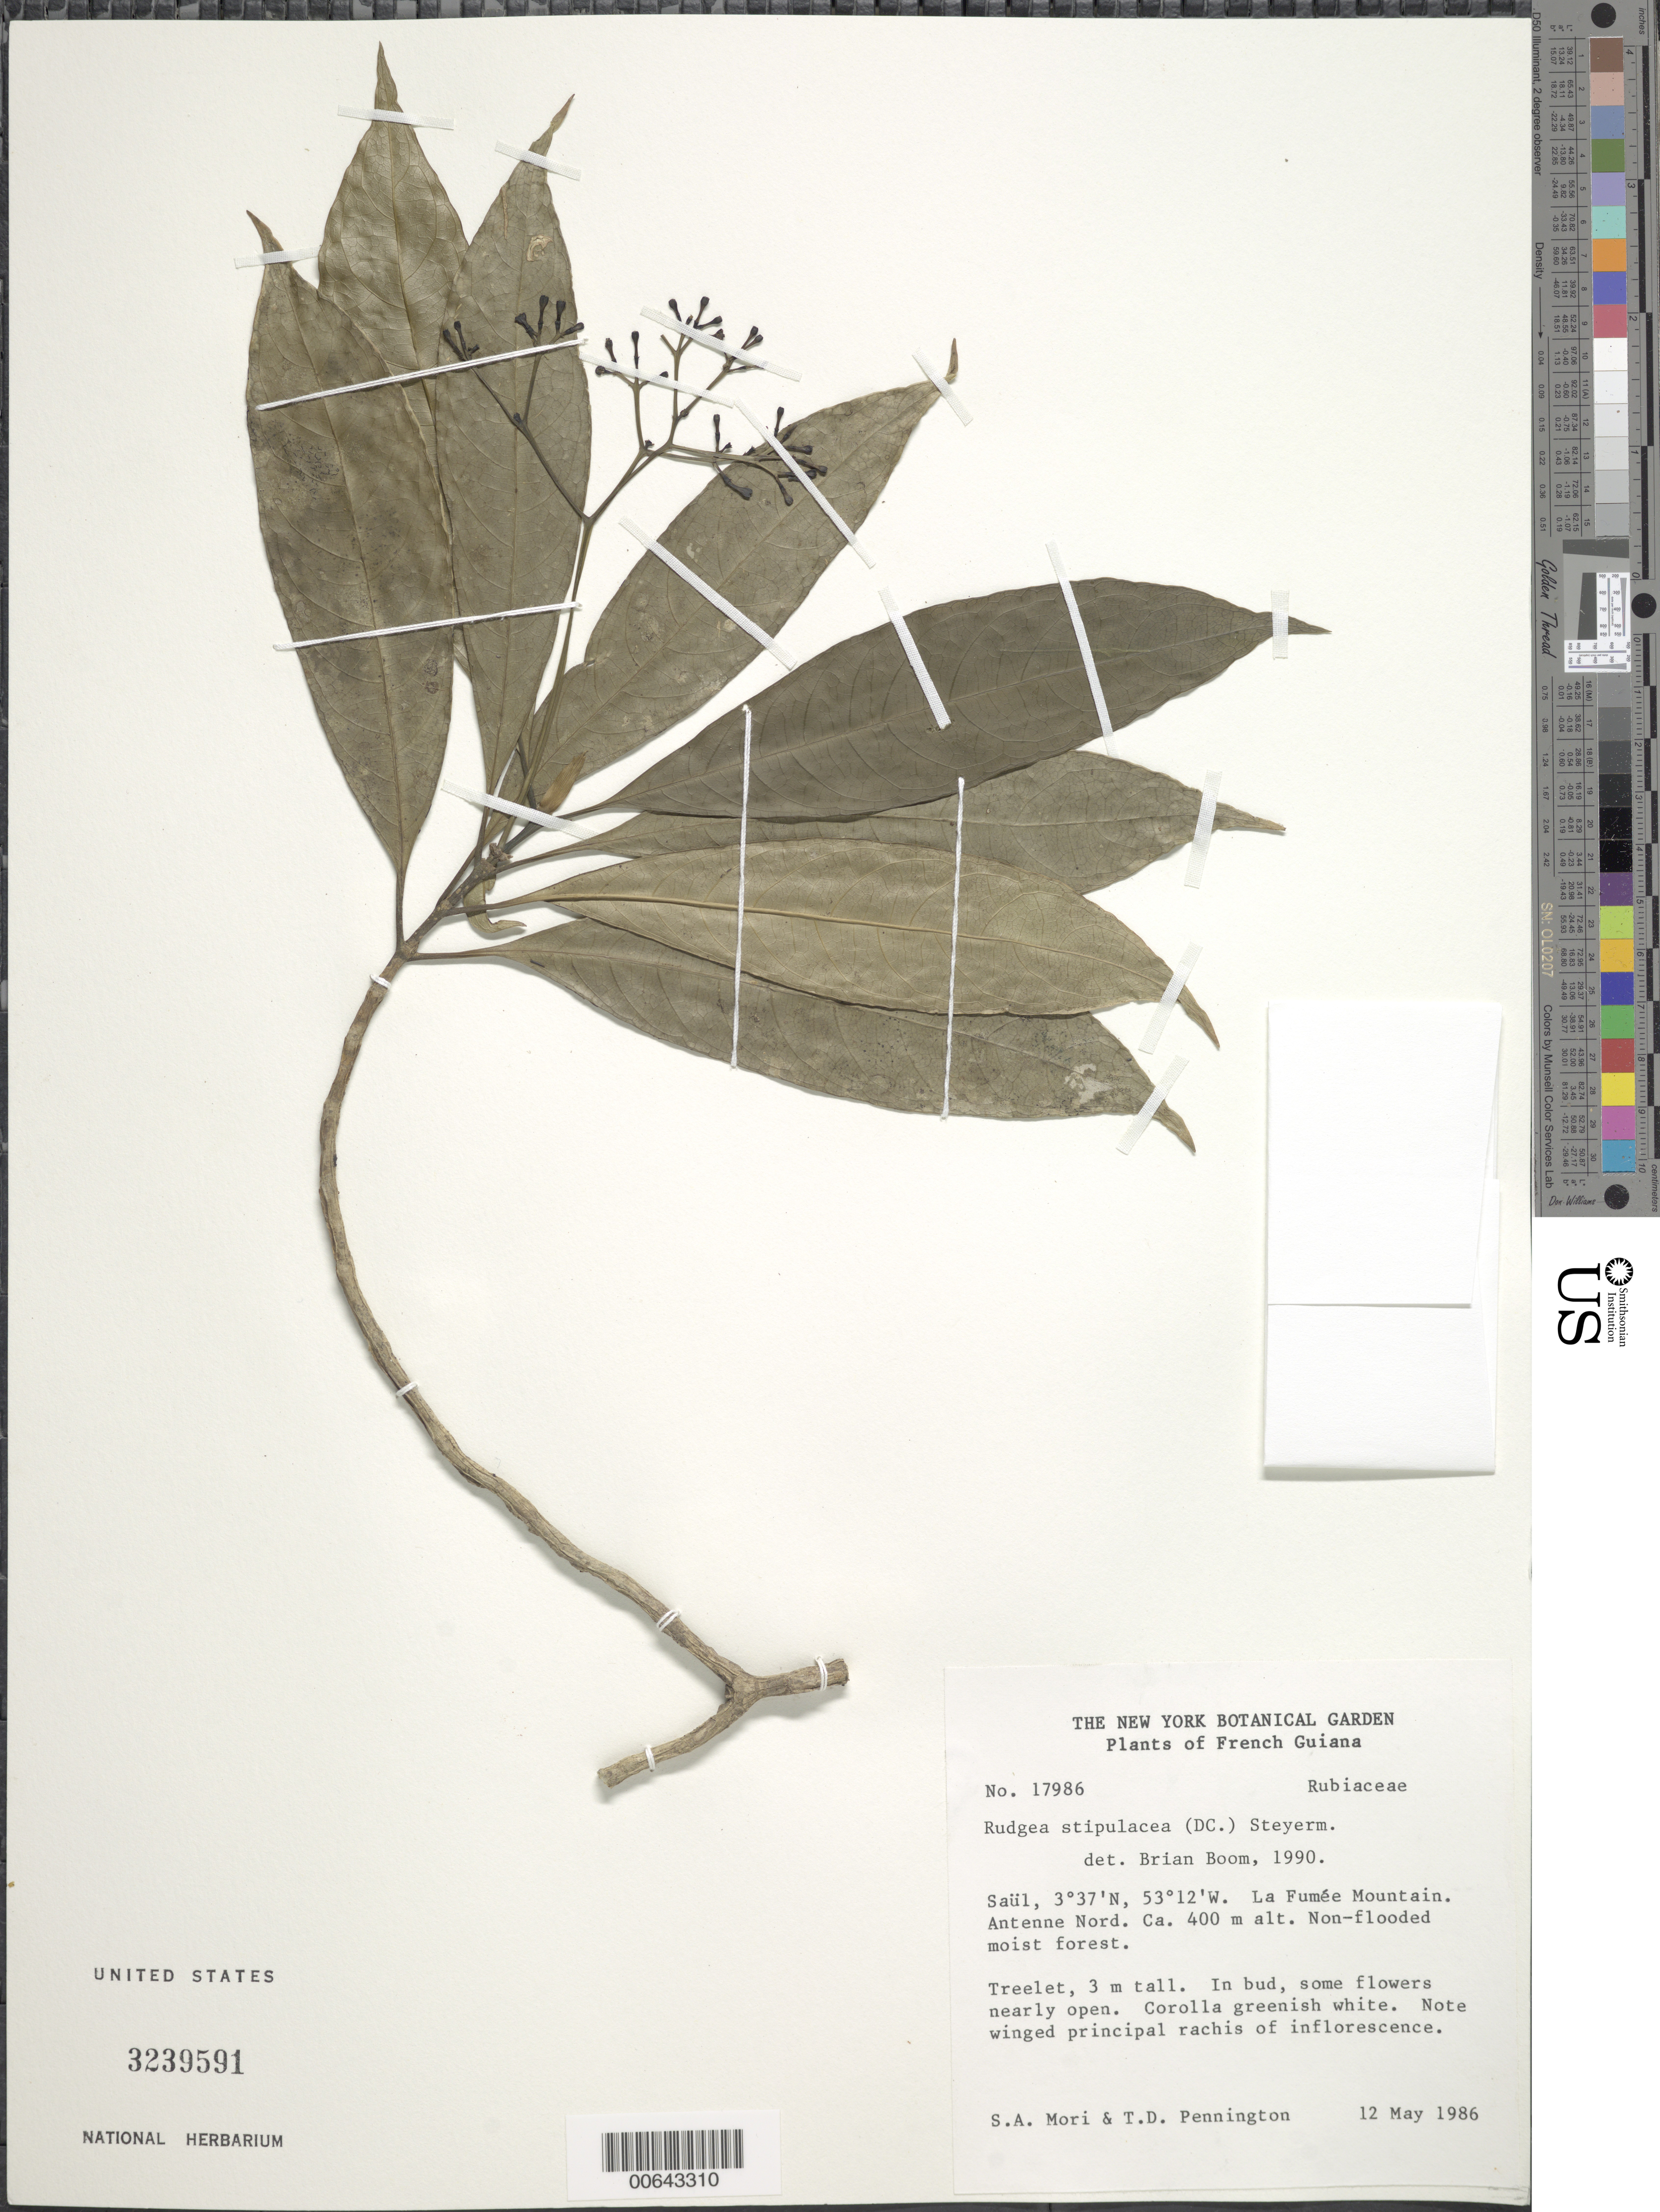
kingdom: Plantae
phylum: Tracheophyta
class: Magnoliopsida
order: Gentianales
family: Rubiaceae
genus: Rudgea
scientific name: Rudgea stipulacea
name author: (DC.) Steyerm.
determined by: Boom, B. M.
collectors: S. Mori & T. D. Pennington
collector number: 17986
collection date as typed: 12-May-86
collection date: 1986-05-12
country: French Guiana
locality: Saül, La Fumée Mountain, Antenne Nord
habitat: Non-flooded moist forest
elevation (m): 400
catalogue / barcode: US 3239591